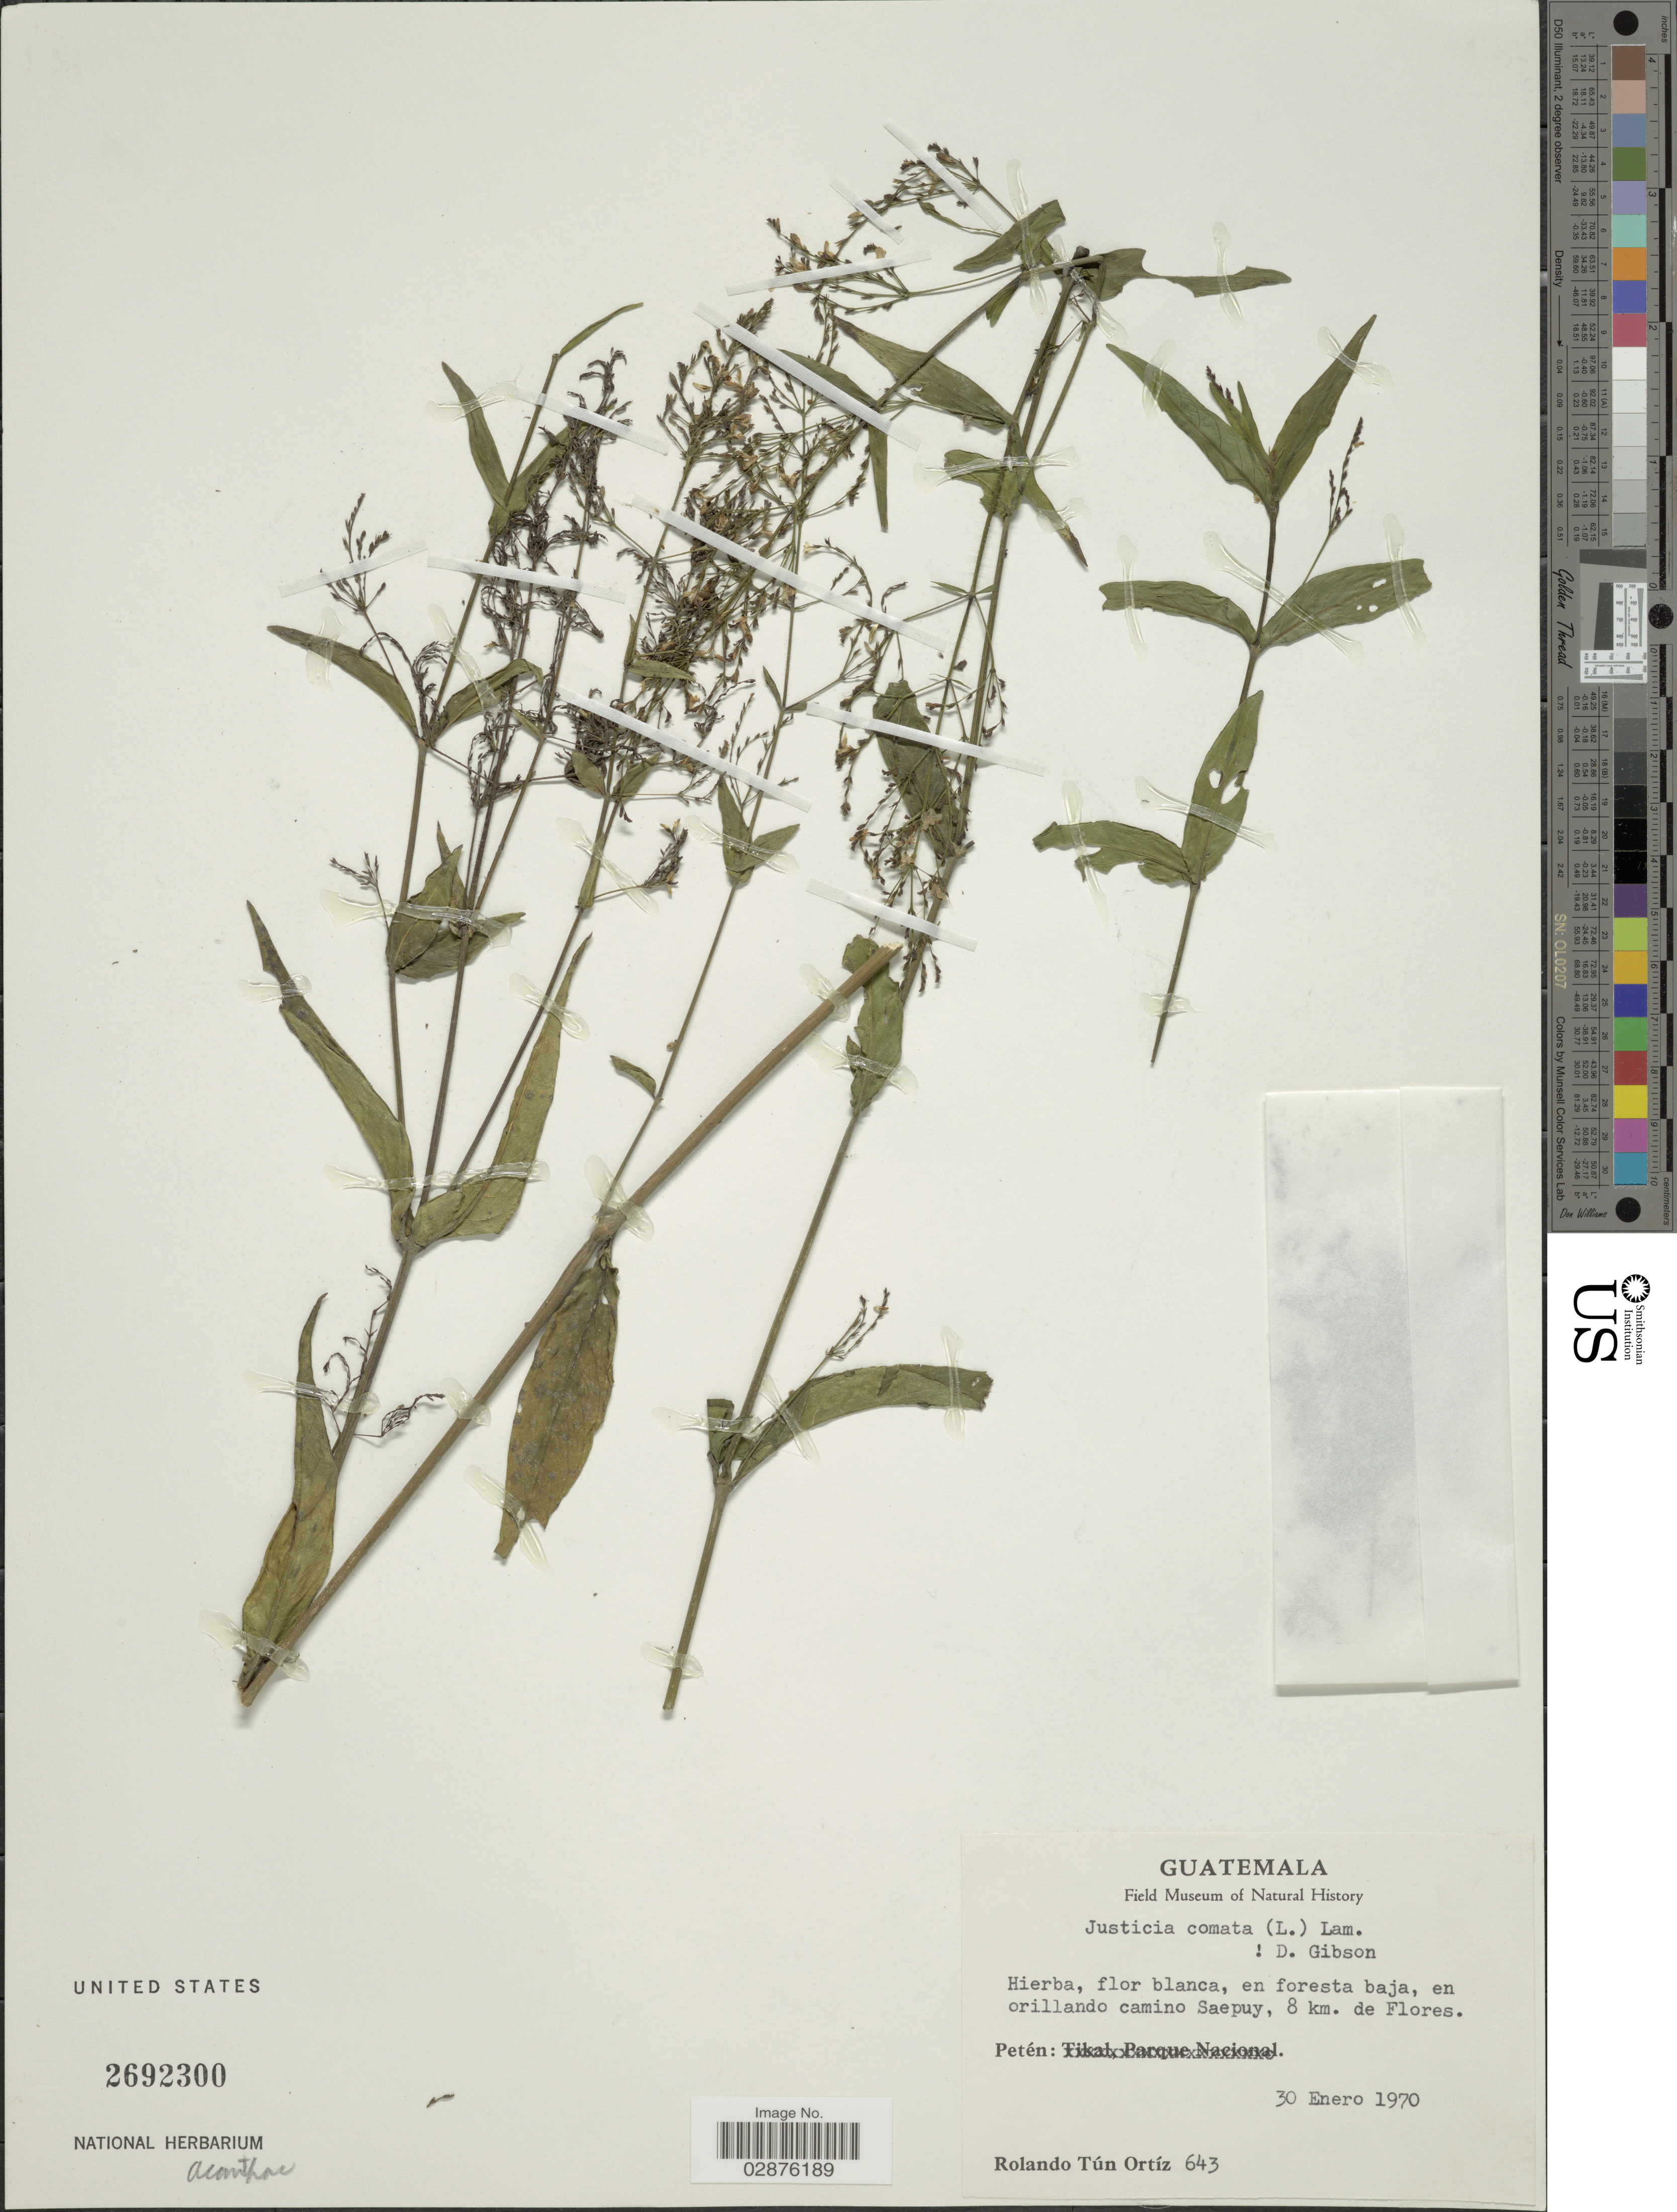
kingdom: Plantae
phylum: Tracheophyta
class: Magnoliopsida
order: Lamiales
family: Acanthaceae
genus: Justicia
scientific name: Justicia comata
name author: (L.) Lam.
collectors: R. T. Ortíz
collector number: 643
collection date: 1970-01-30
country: Guatemala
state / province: El Petén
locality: En orillando camino Saepuy, 8 km. de Flores. Péten.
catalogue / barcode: US 2692300